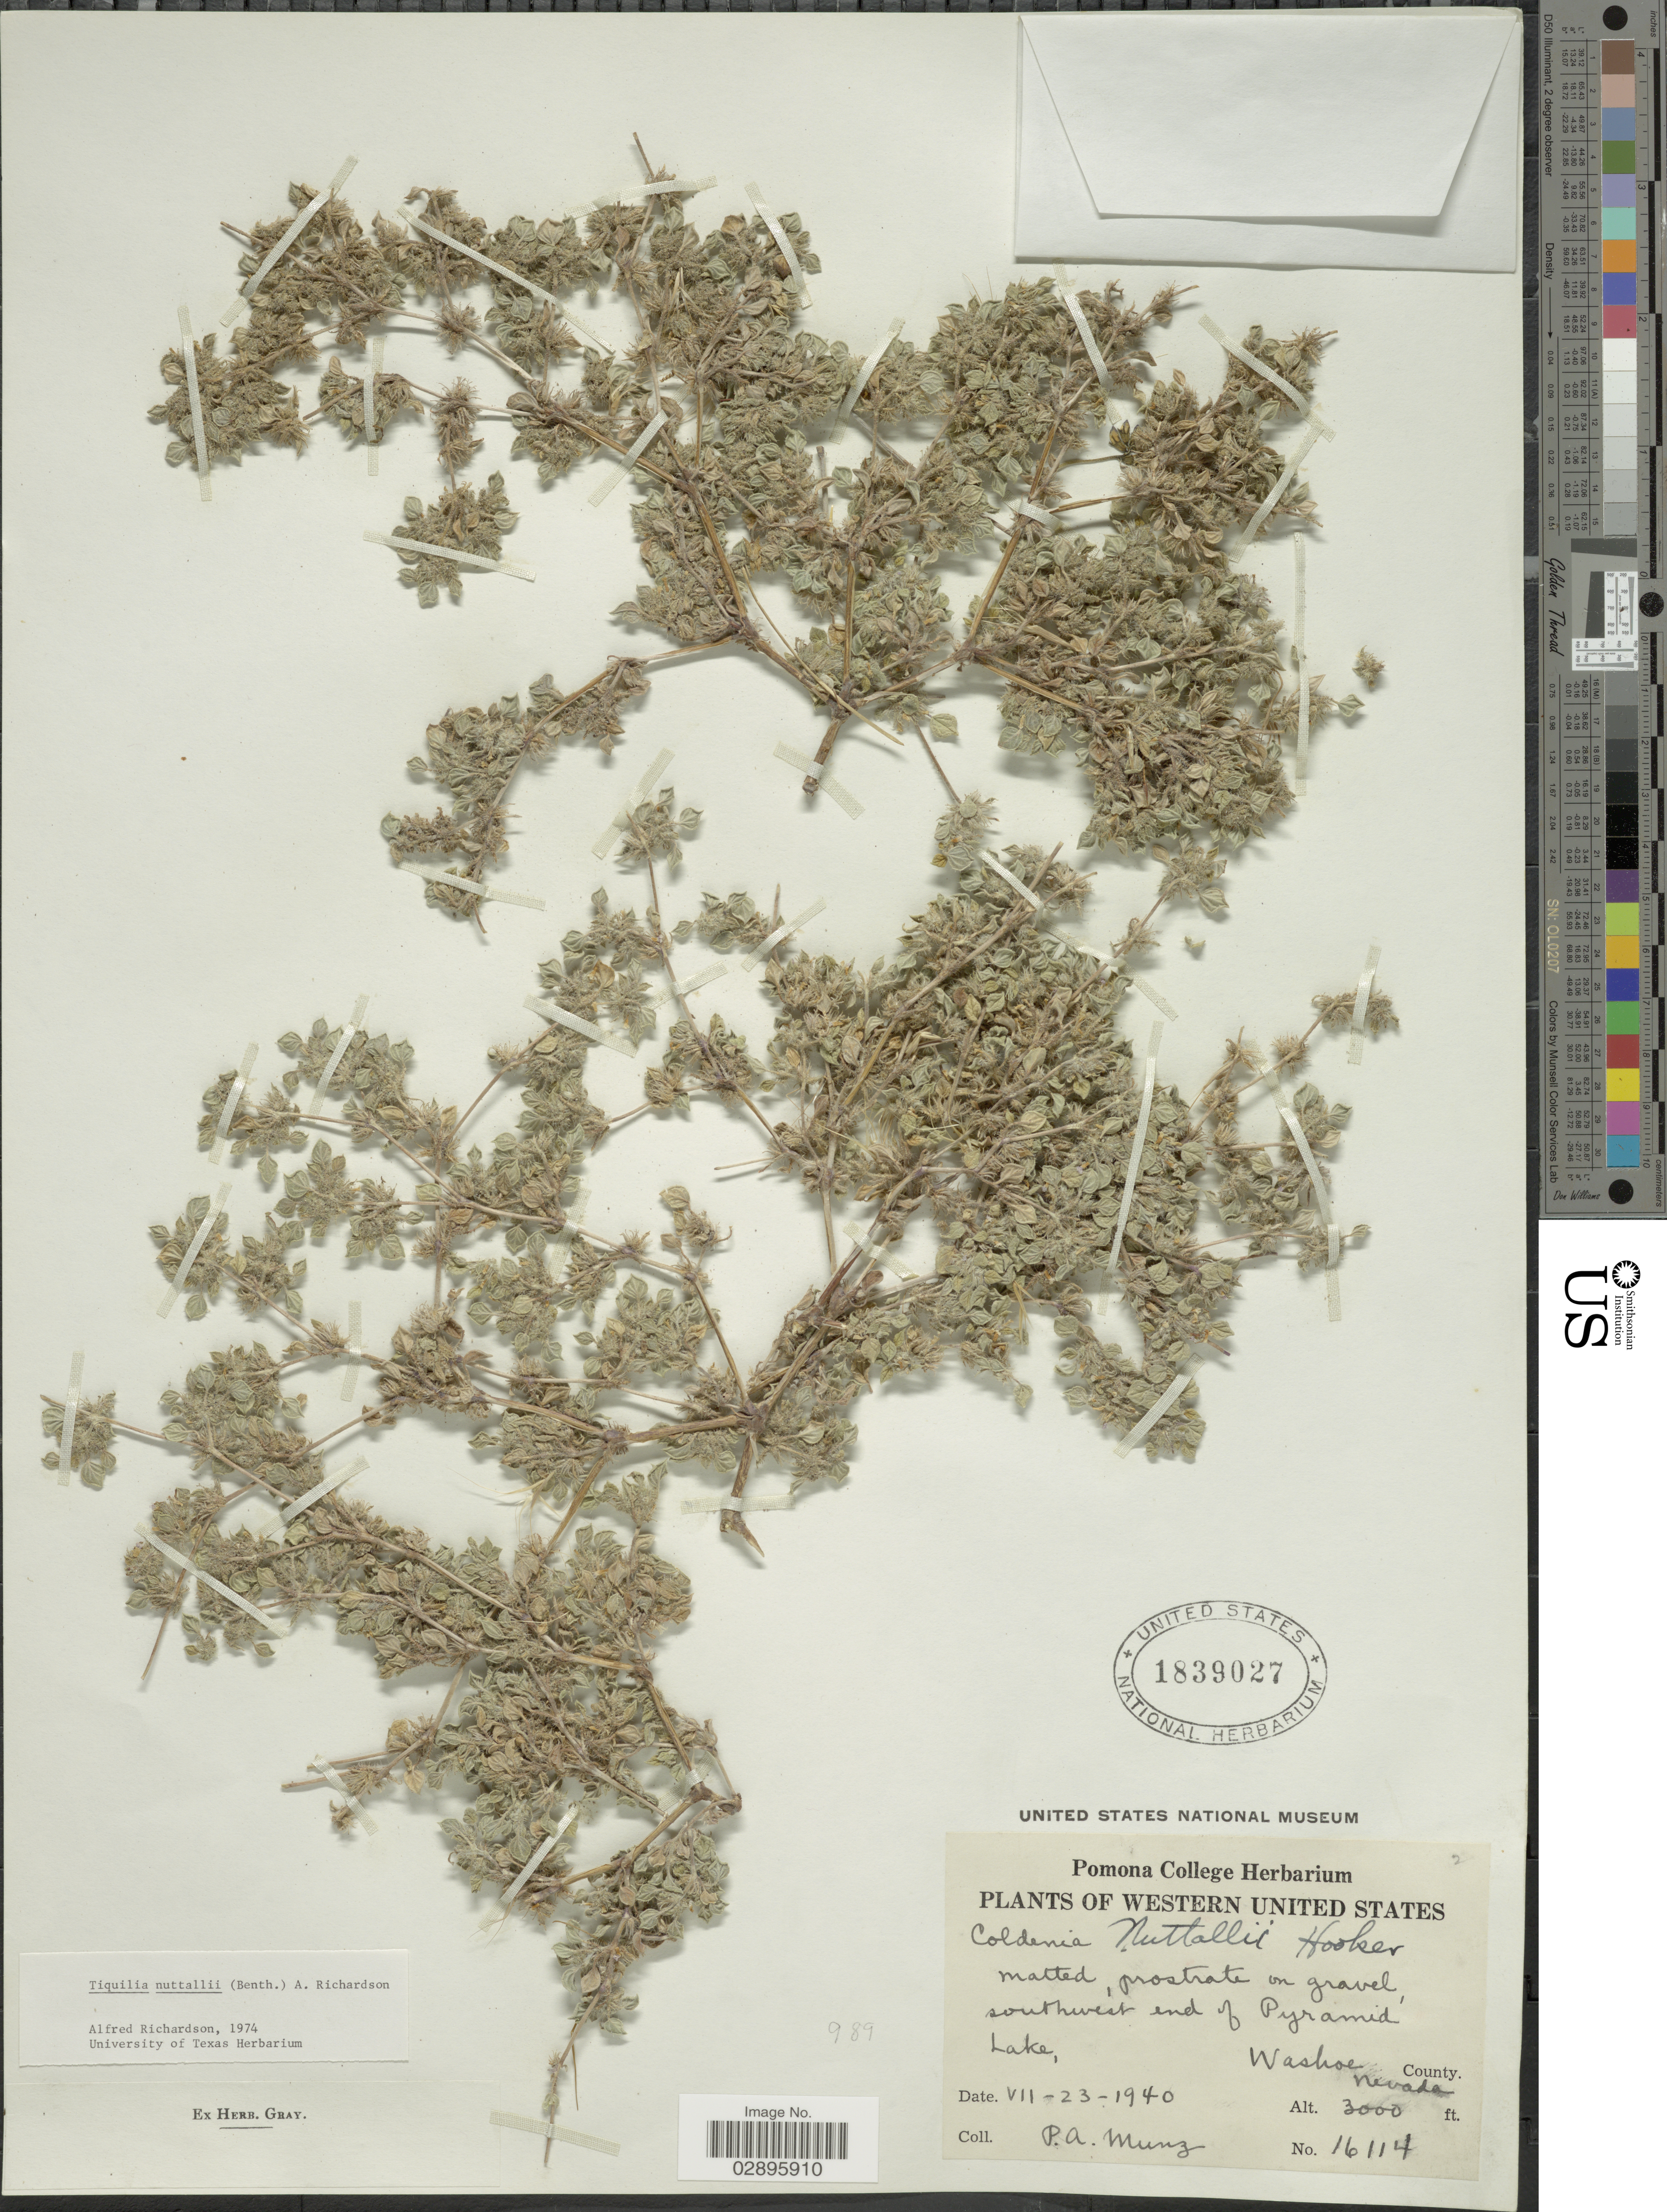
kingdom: Plantae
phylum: Tracheophyta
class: Magnoliopsida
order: Boraginales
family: Ehretiaceae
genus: Tiquilia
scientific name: Tiquilia nuttallii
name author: (Hook.) A.T. Richardson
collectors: P. A. Munz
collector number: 16114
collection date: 1940-07-23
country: United States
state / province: Nevada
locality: Western United States. Southwest end of Pyramid Lake, Washoe County.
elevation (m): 914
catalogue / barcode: US 1839027